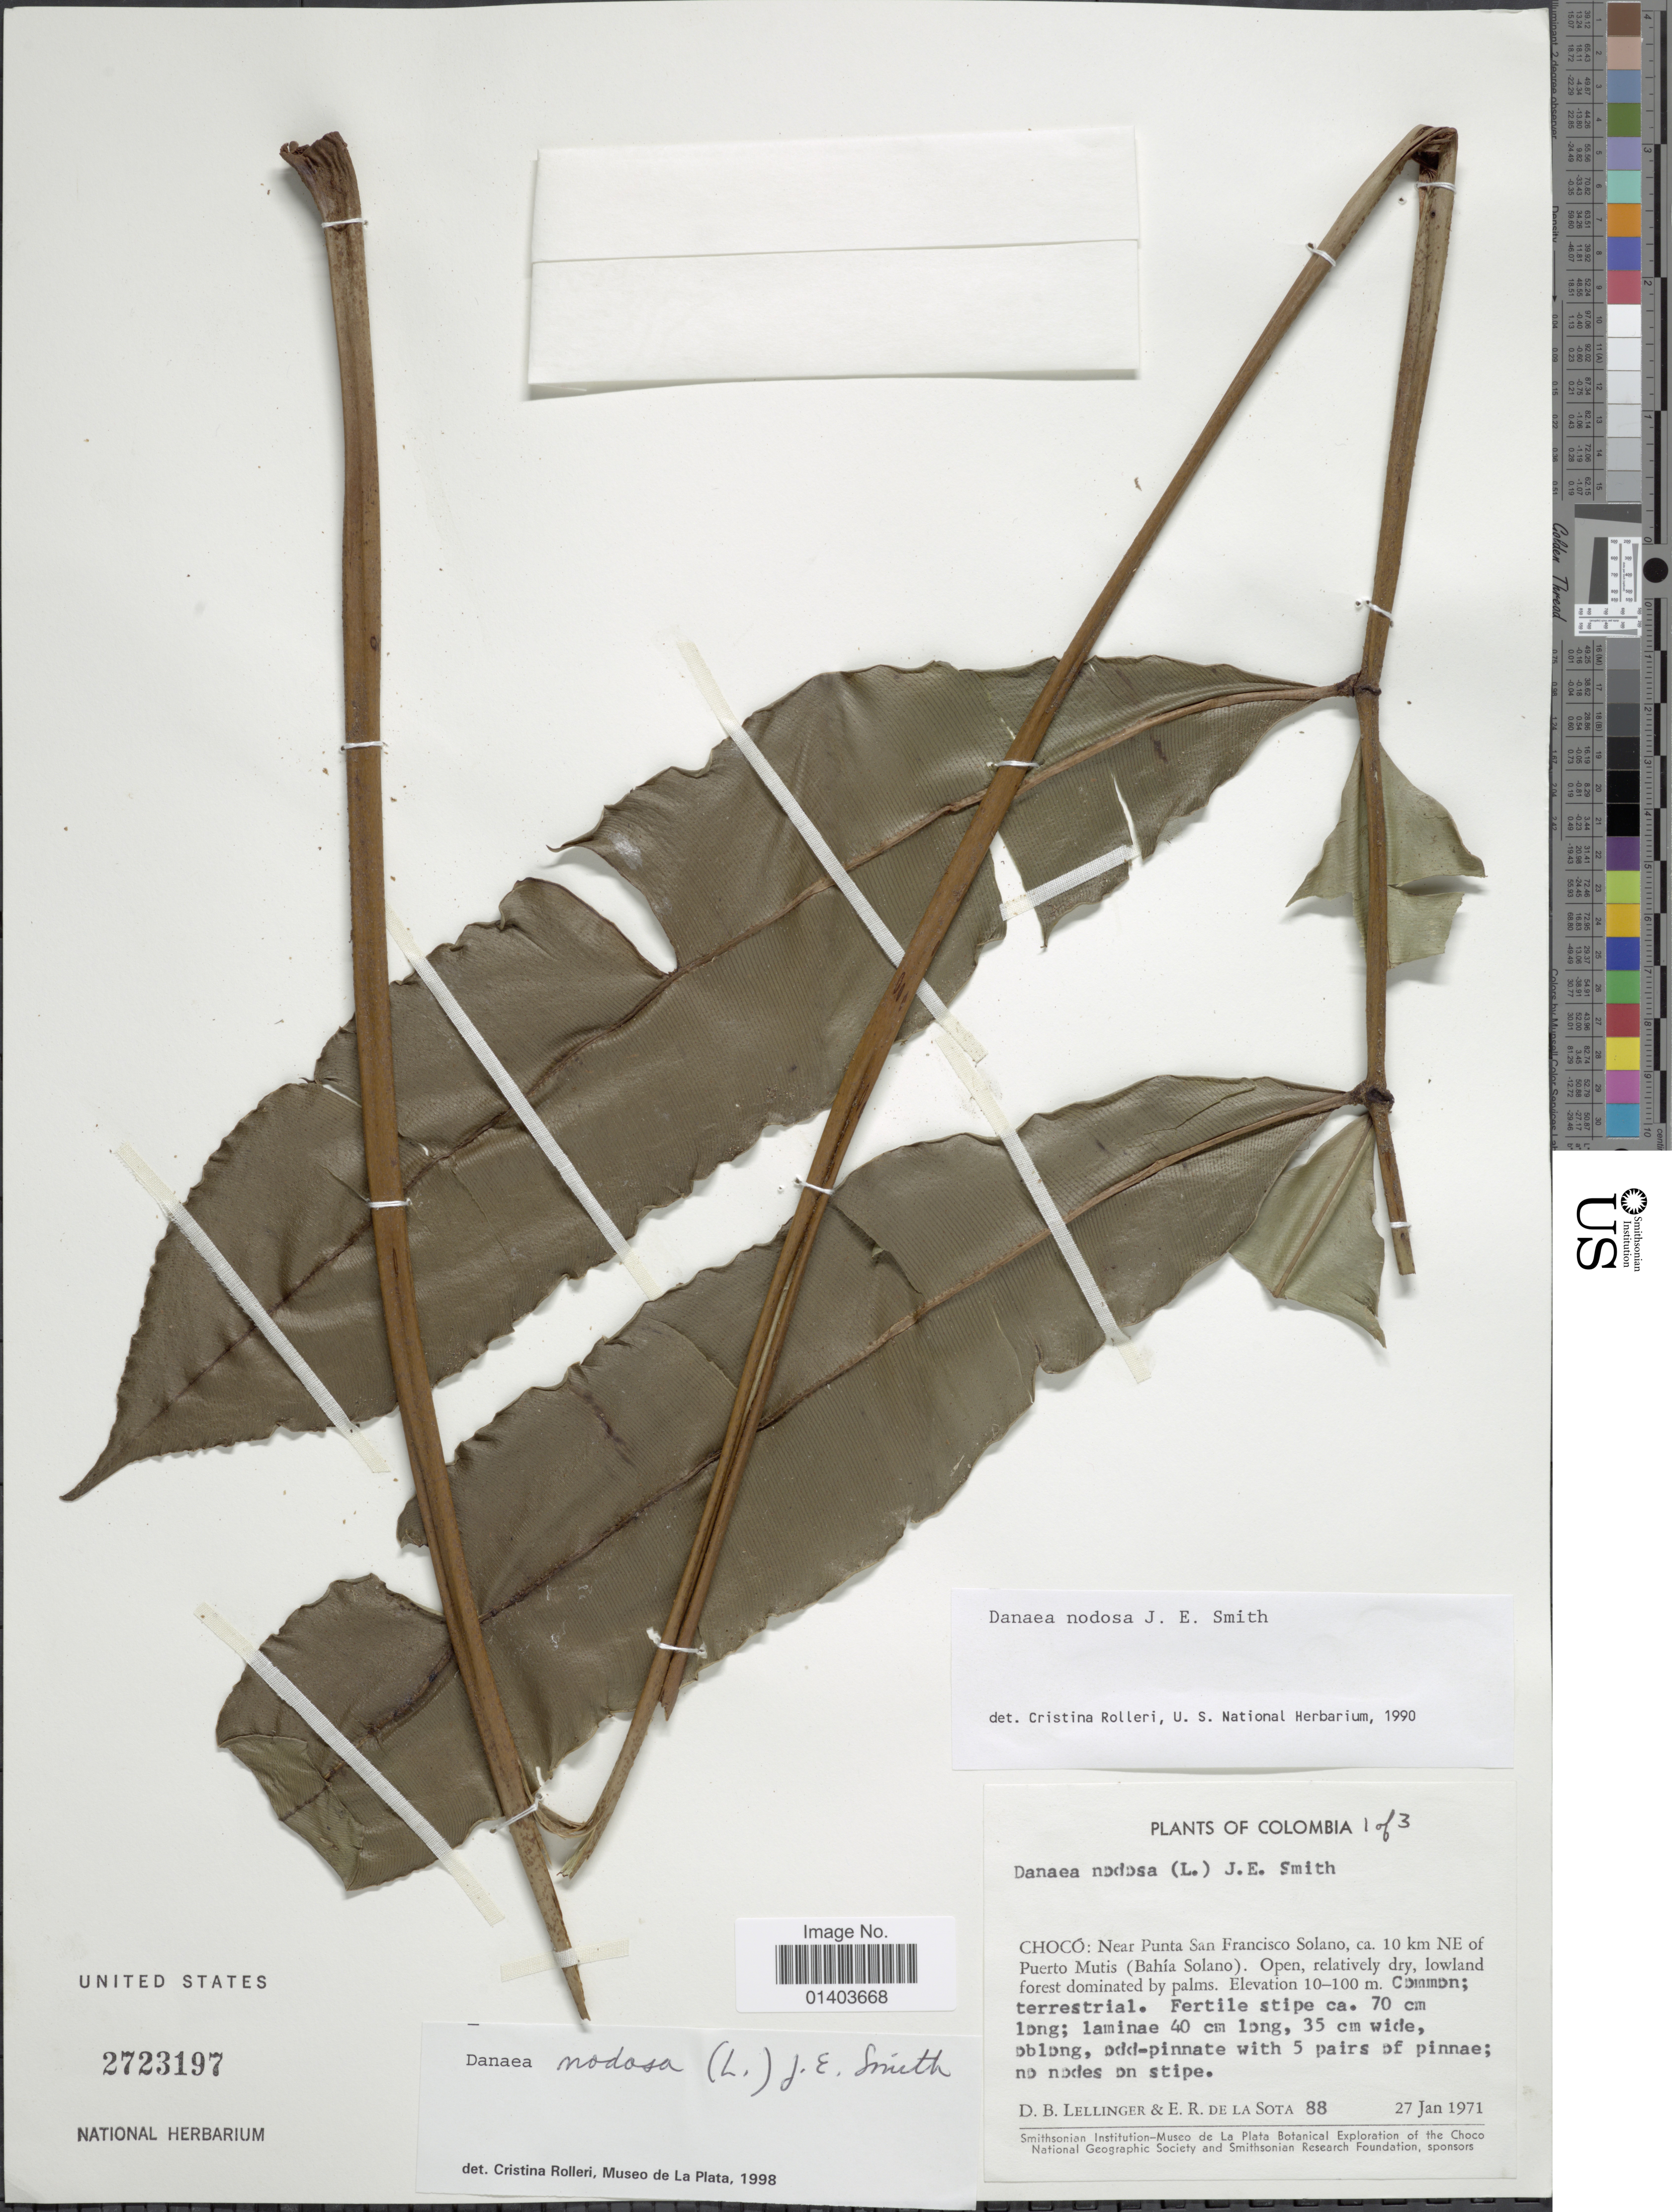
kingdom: Plantae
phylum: Tracheophyta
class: Polypodiopsida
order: Marattiales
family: Marattiaceae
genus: Danaea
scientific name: Danaea nodosa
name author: (L.) Sm.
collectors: D. B. Lellinger & E. R. de la Sota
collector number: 88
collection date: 1971-01-27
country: Colombia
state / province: Chocó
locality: Near Punta San Francisco Solano, ca 10 km NE of Puerto Mutis (Bahia Solano)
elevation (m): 10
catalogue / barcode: US 2723197